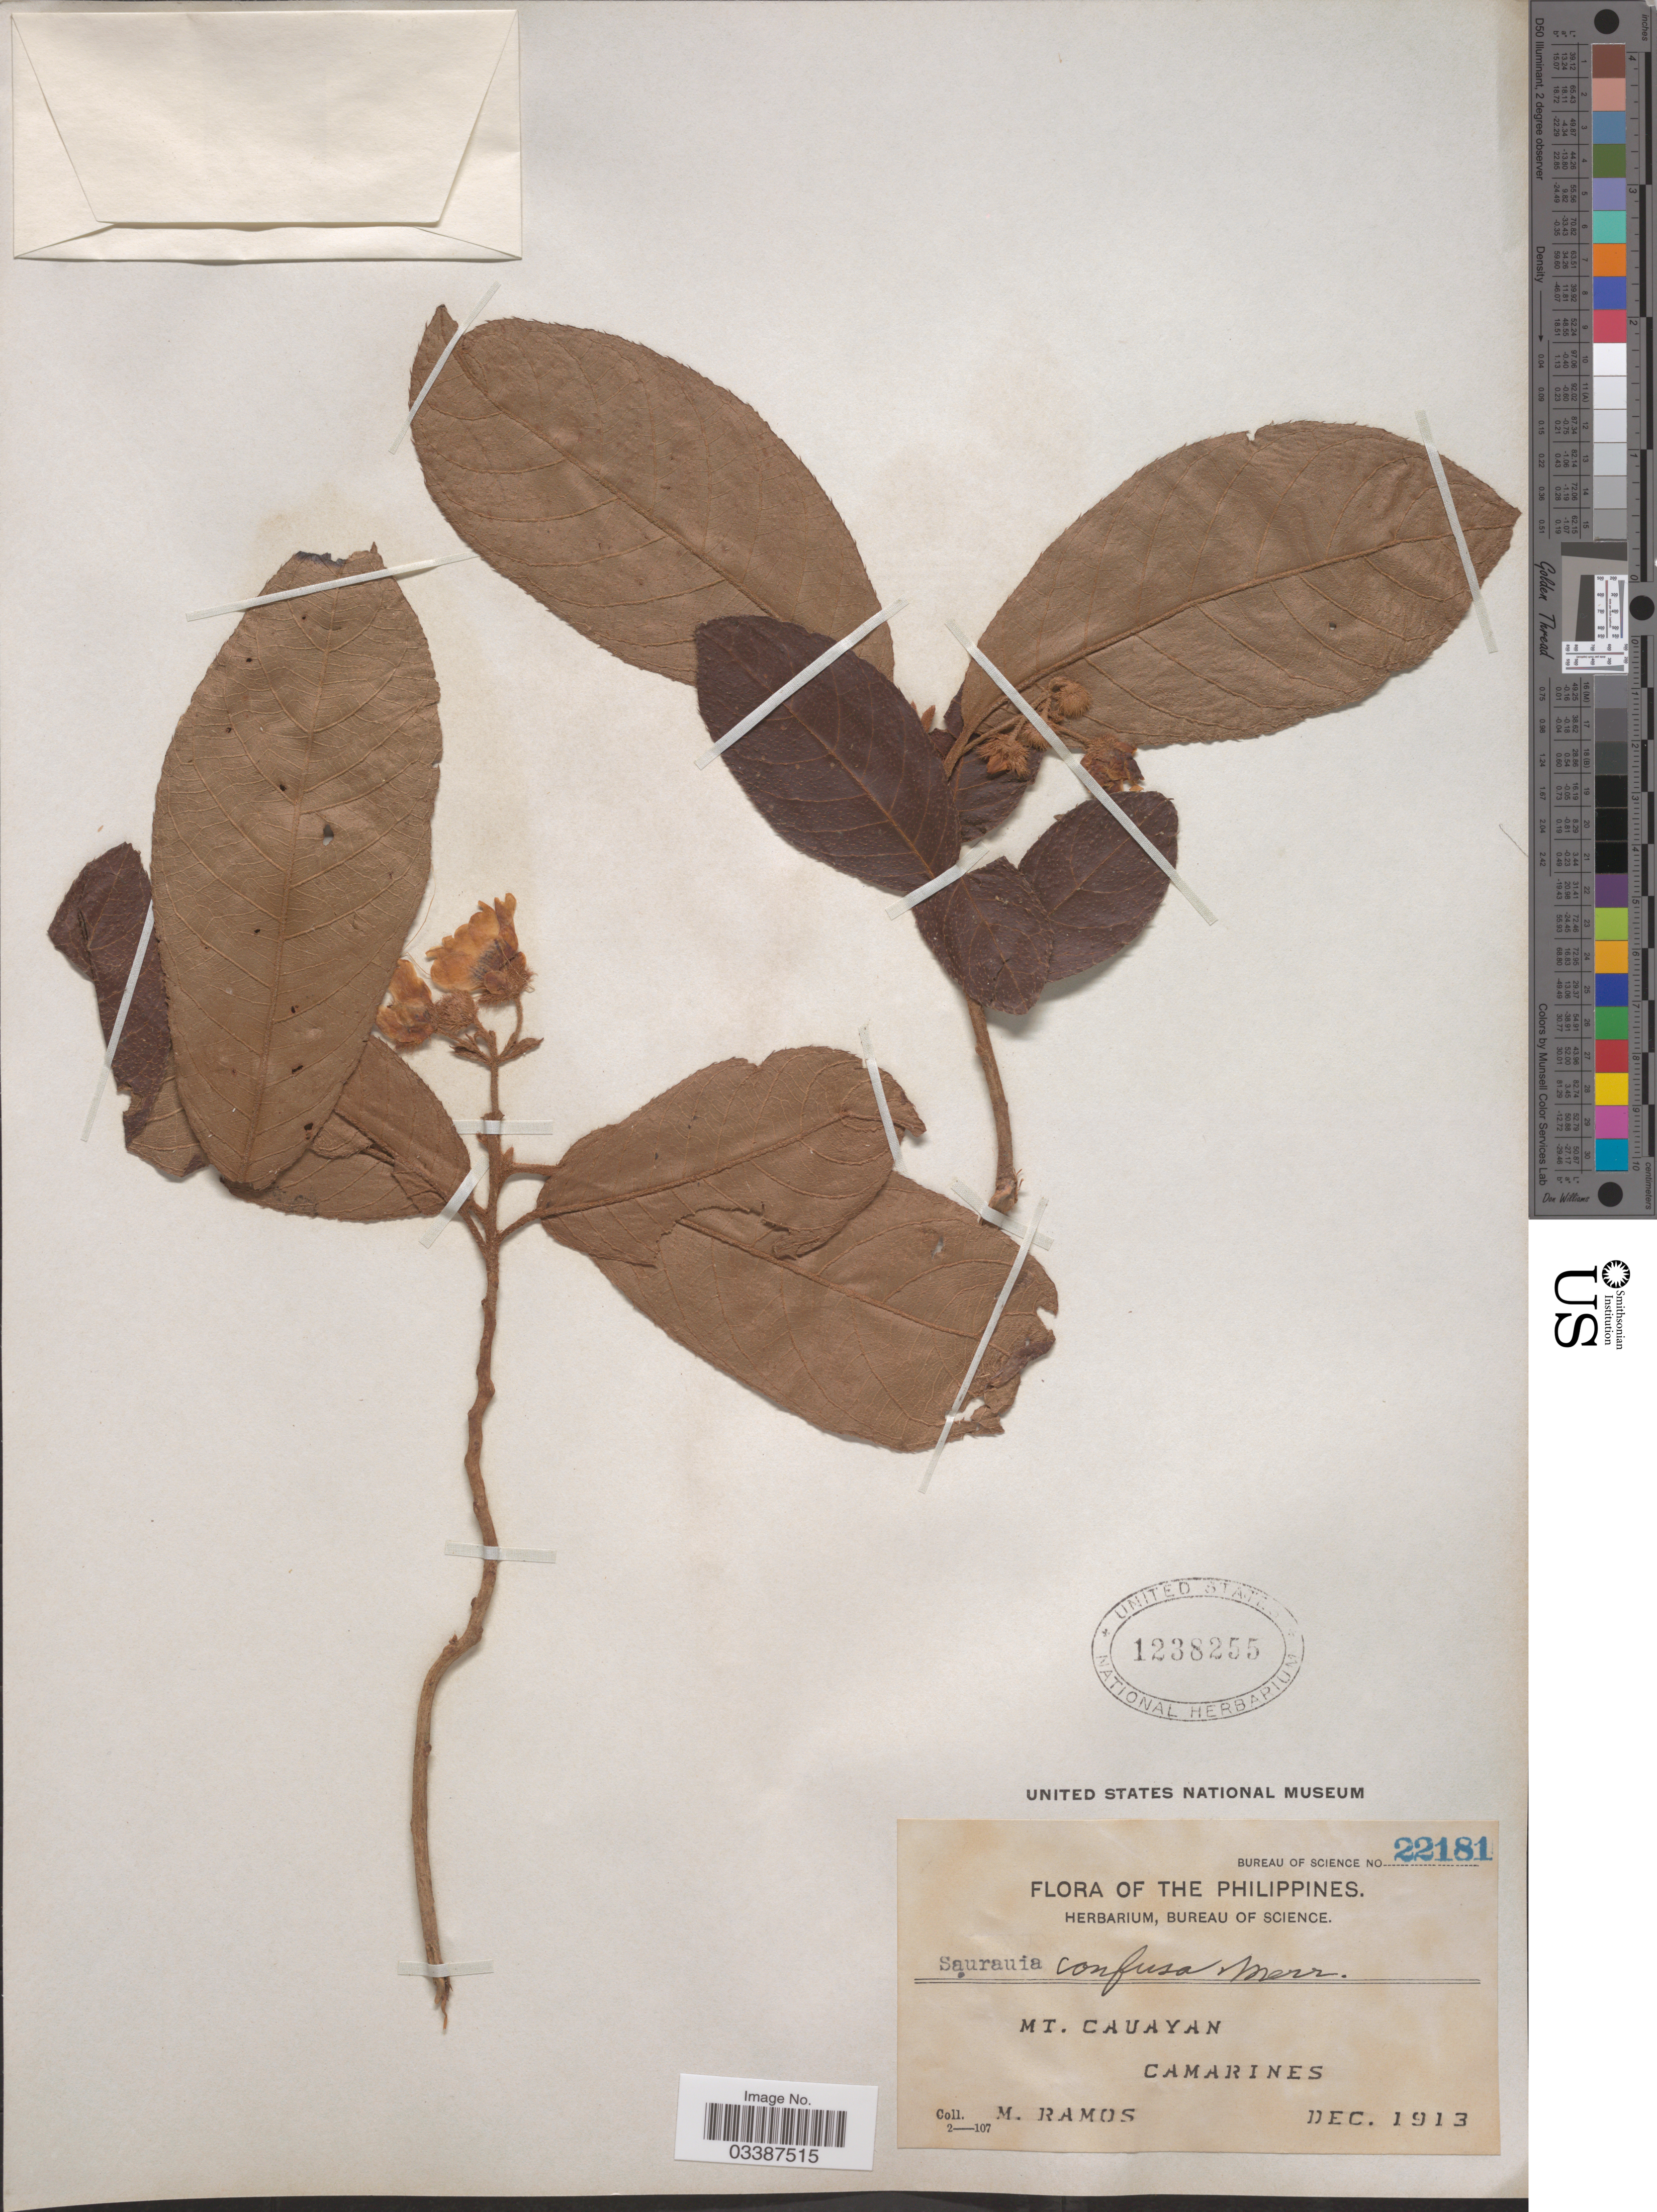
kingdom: Plantae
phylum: Tracheophyta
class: Magnoliopsida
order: Ericales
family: Actinidiaceae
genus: Saurauia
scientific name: Saurauia confusa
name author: Merr.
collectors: M. Ramos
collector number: Bureau of Science 22181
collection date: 1913-12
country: Philippines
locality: Mt. Cauayan, Camarines.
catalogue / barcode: US 1238255